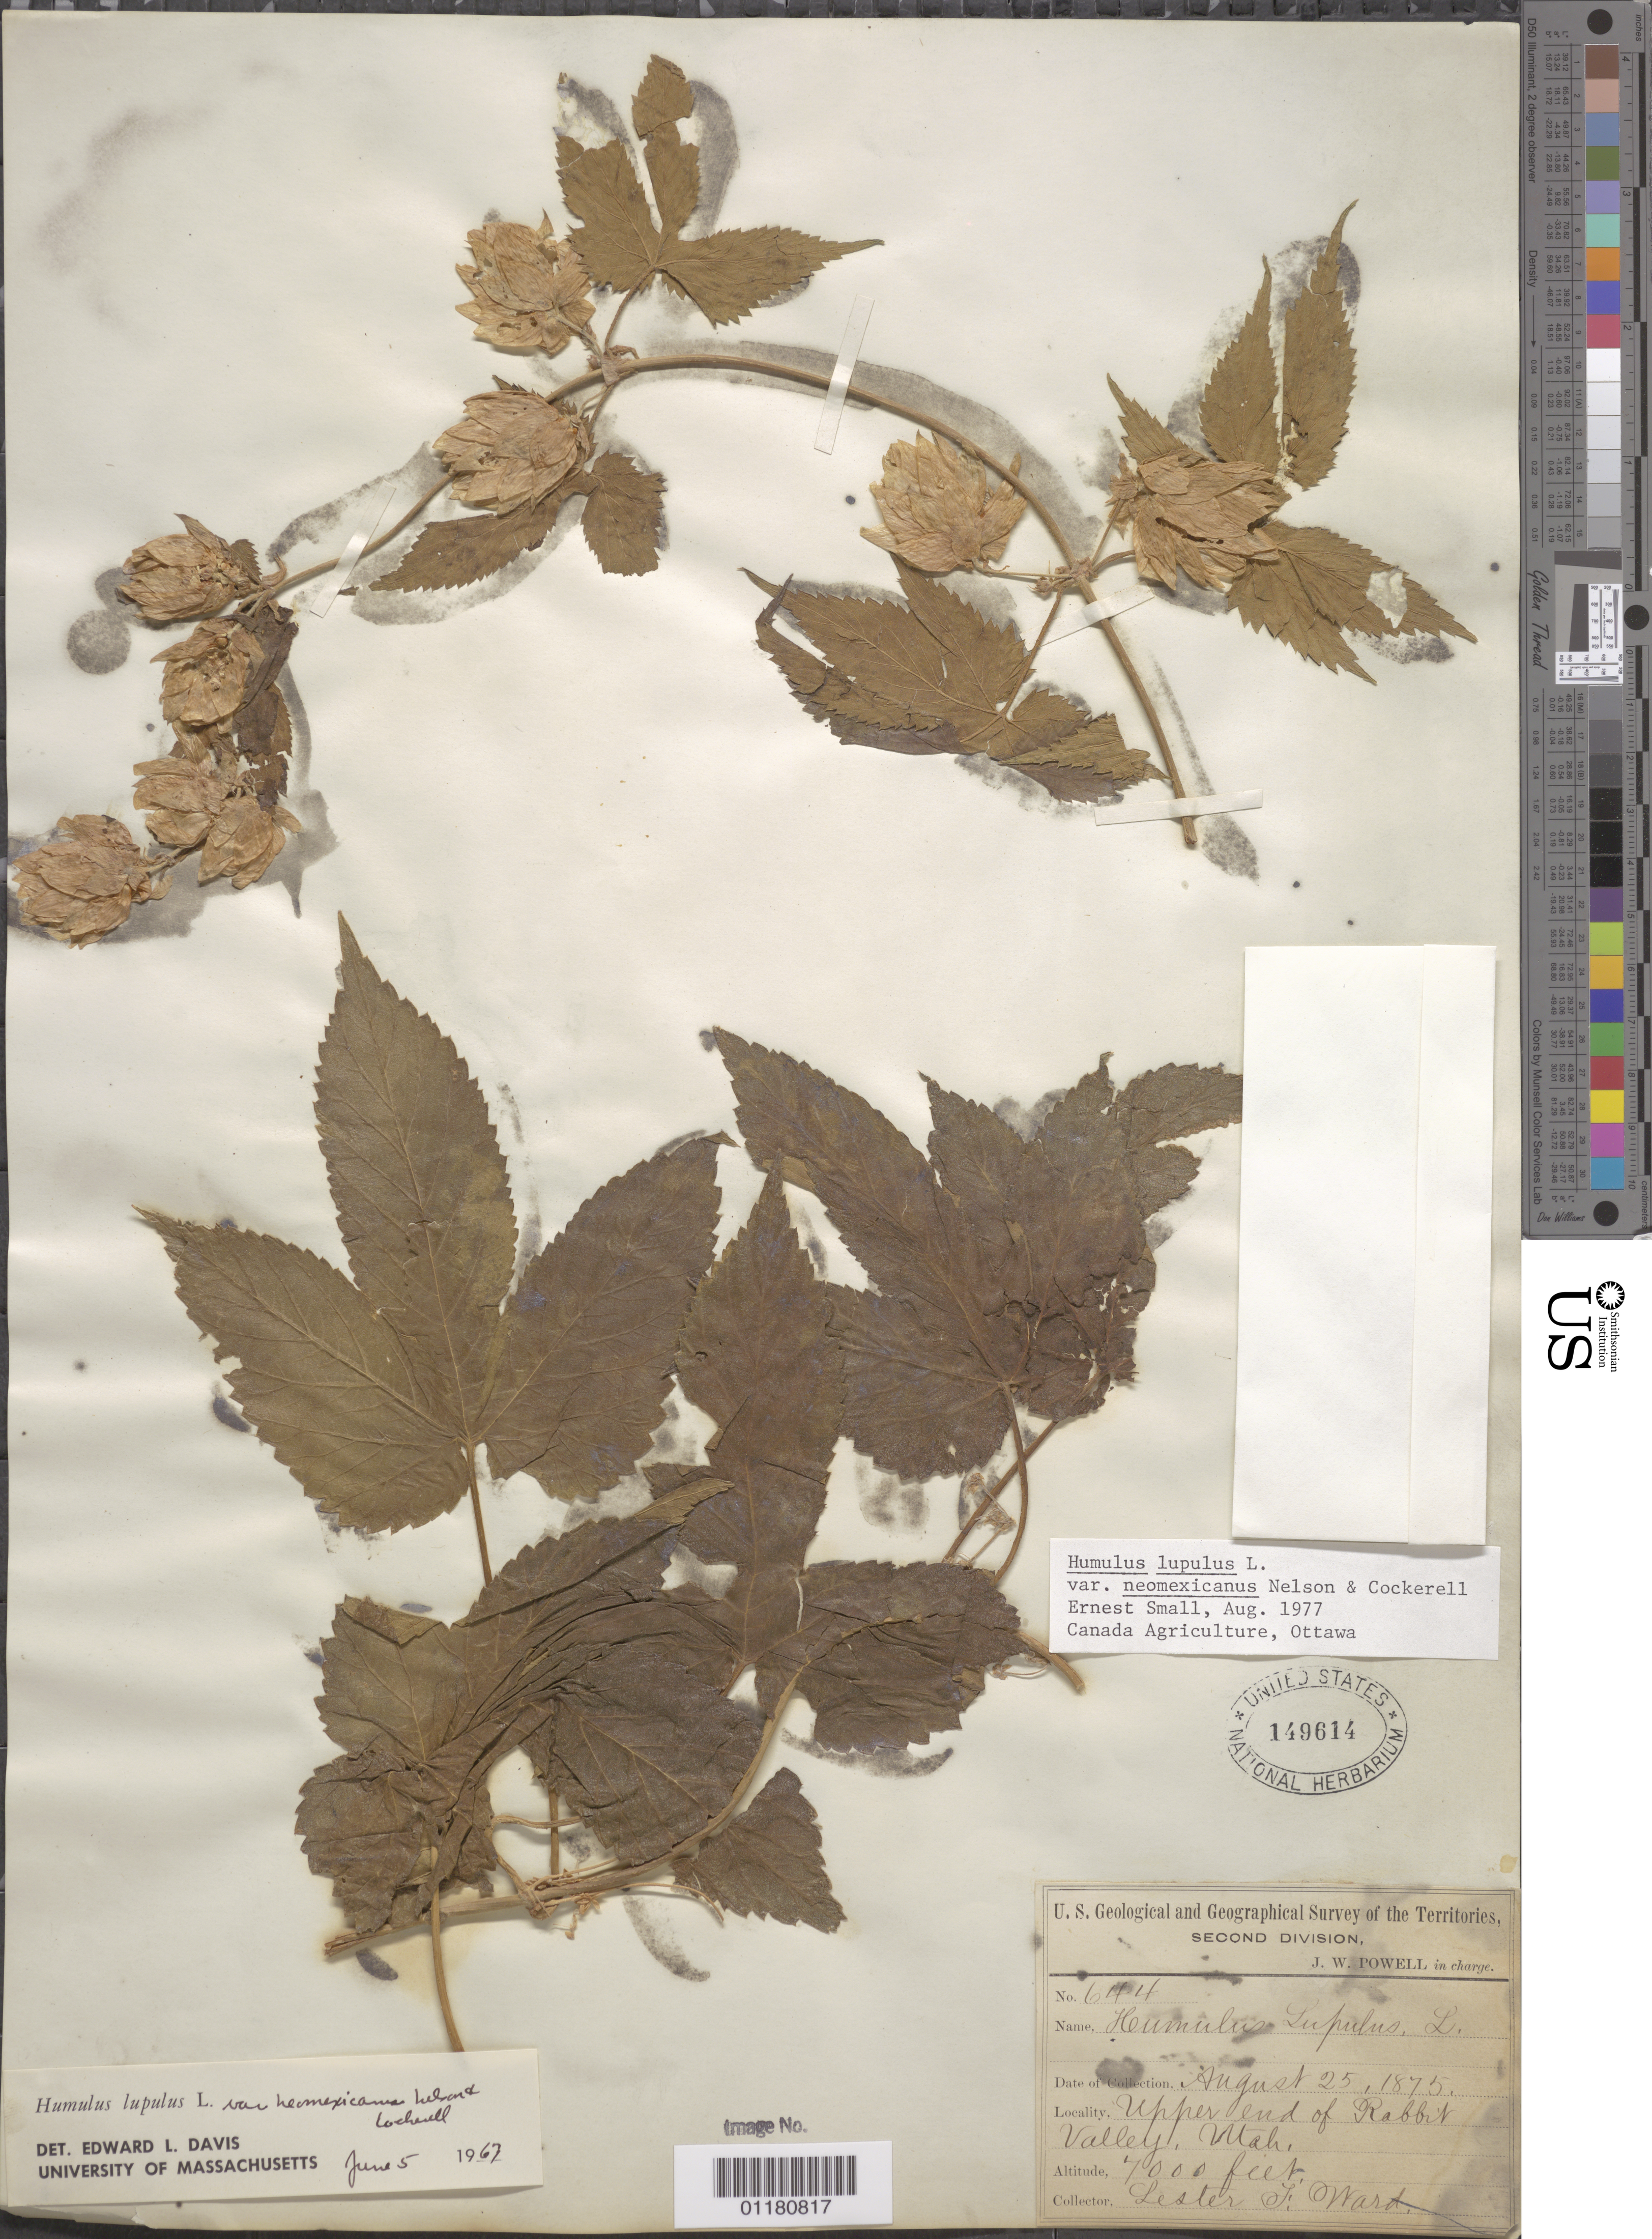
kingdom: Plantae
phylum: Tracheophyta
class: Magnoliopsida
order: Rosales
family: Cannabaceae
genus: Humulus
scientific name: Humulus neomexicanus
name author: (A. Nelson & Cockerell) Rydb.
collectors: L. F. Ward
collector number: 644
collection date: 1875-08-25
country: United States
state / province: Utah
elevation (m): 2134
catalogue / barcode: US 149614